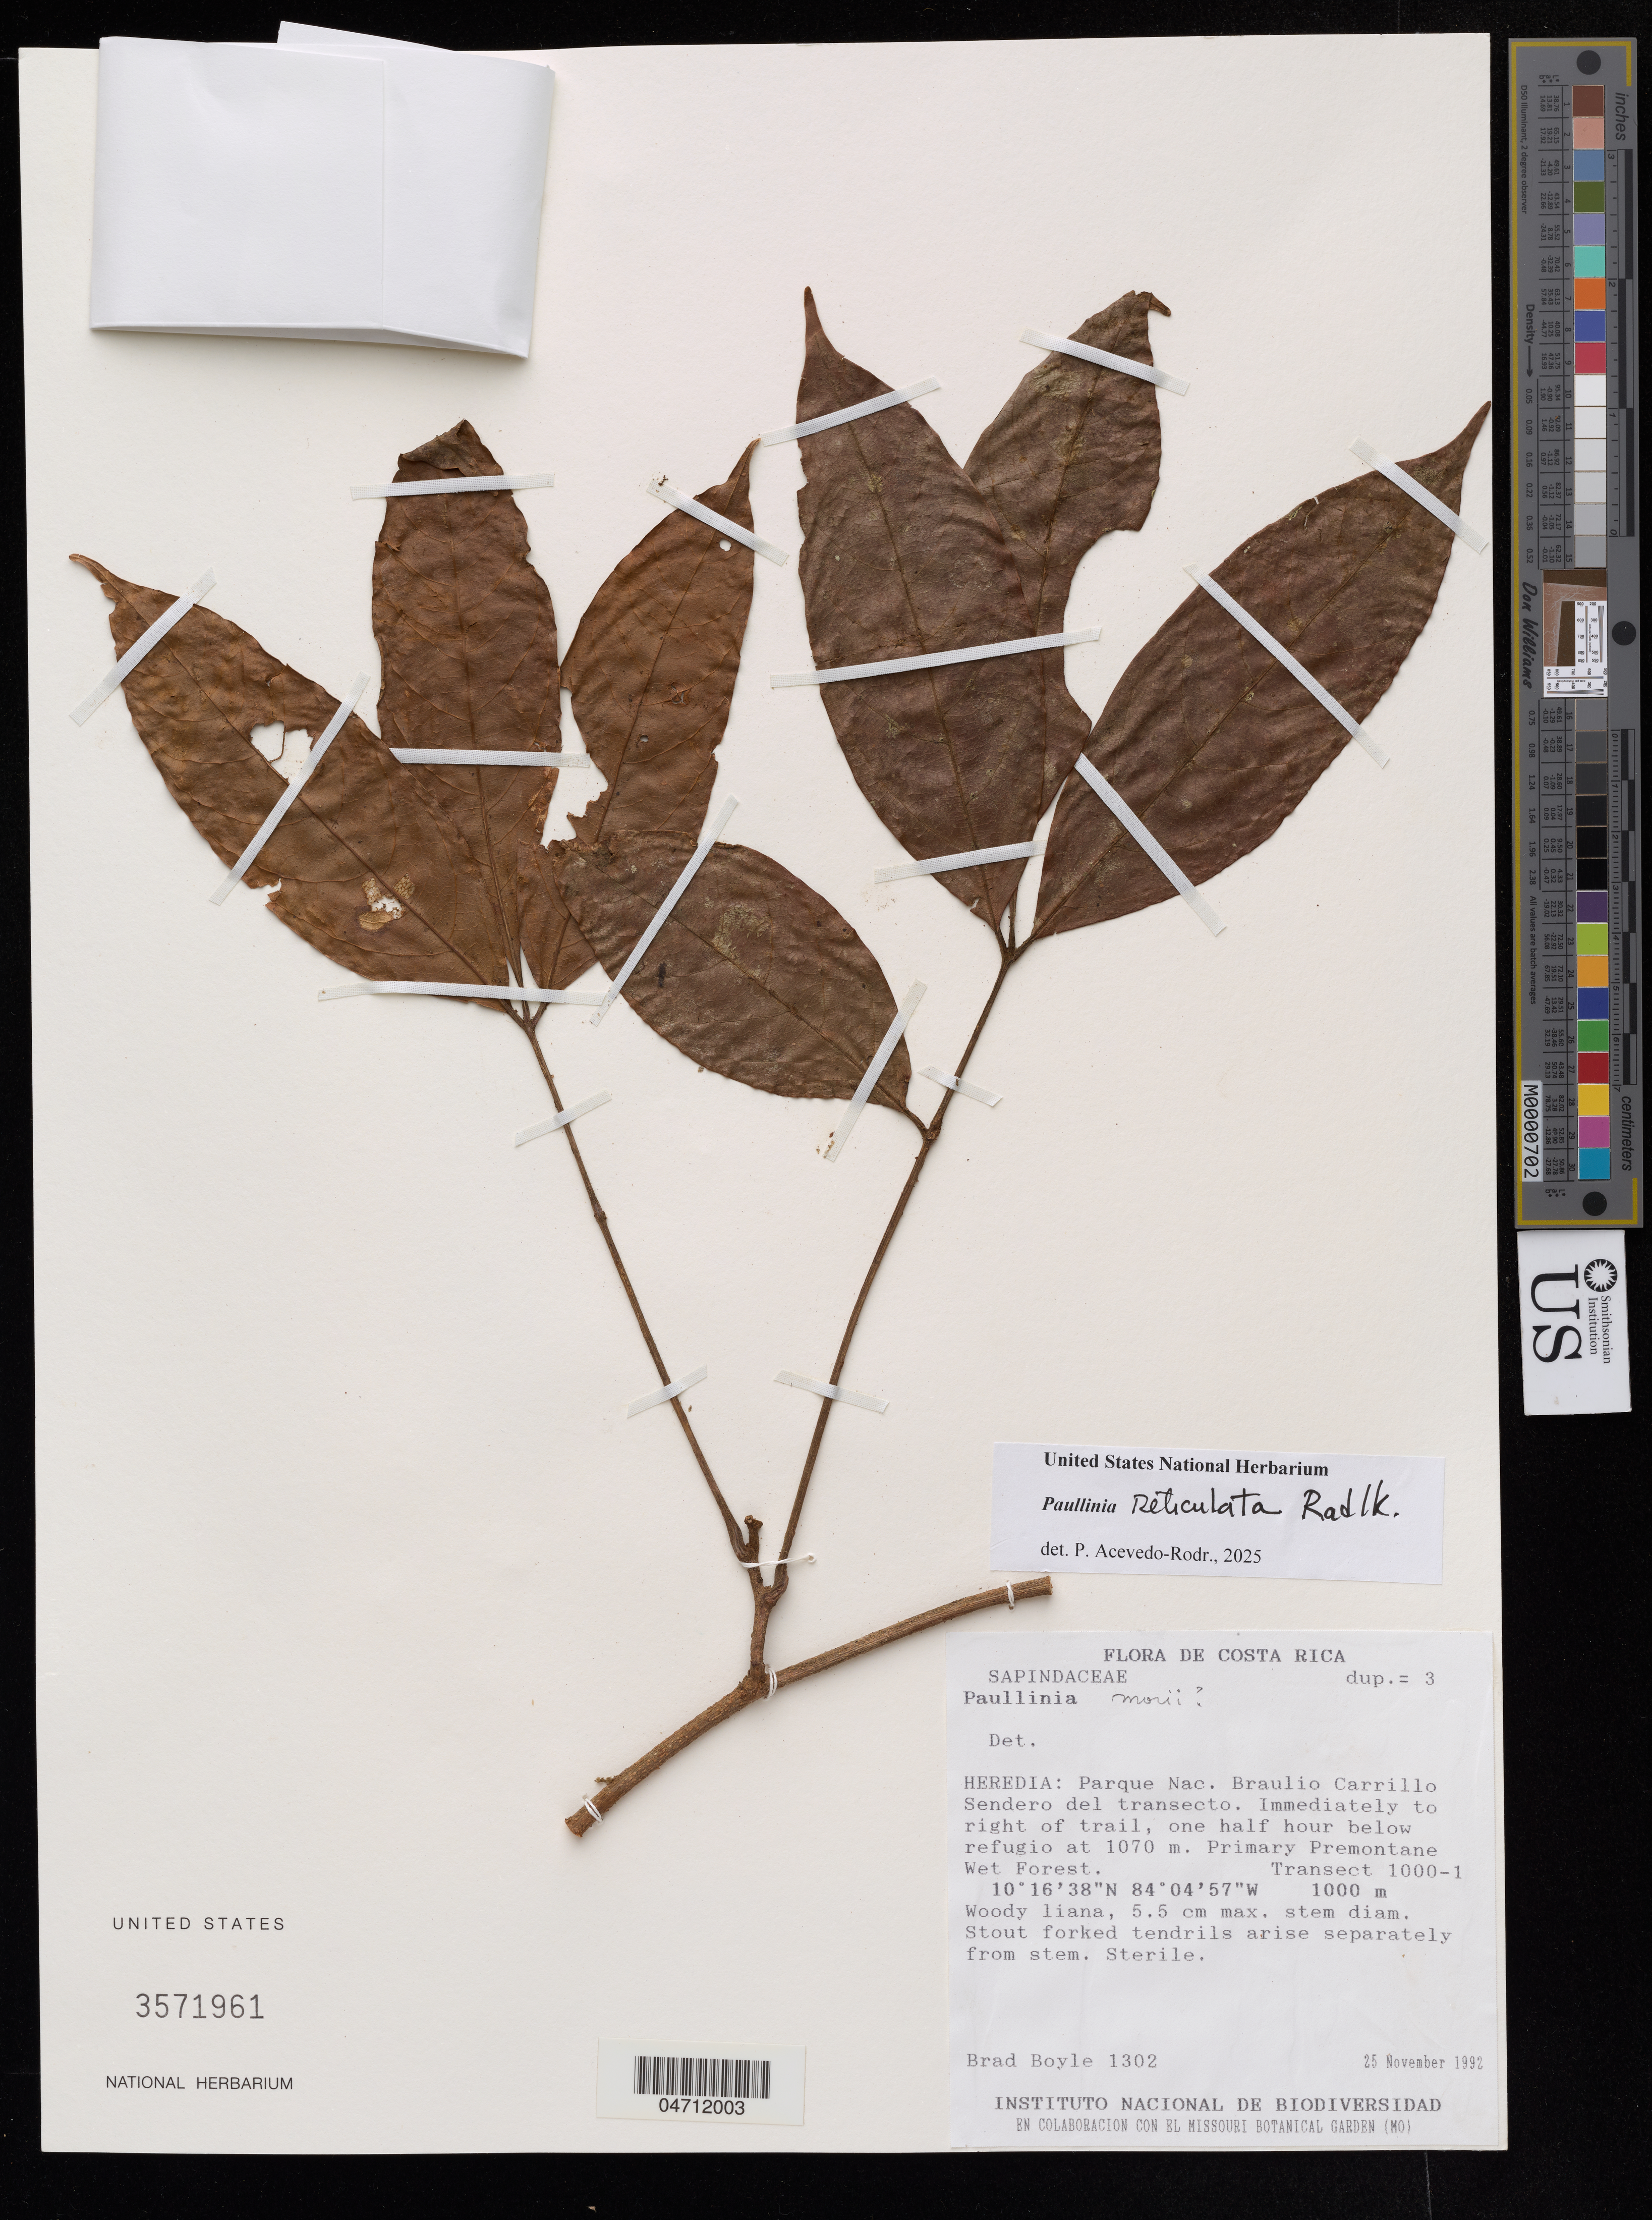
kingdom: Plantae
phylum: Tracheophyta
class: Magnoliopsida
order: Sapindales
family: Sapindaceae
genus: Paullinia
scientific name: Paullinia reticulata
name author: Radlk.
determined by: Acevedo-Rodriguez, P., (US), Smithsonian Institution - National Museum of Natural History (UNITED STATES)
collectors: B. Boyle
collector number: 1302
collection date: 1992-11-25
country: Costa Rica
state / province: Heredia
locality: Parque Nac. Braulio Carrillo. Sendero del transecto, immediately to right of trail, one half hour below refugio at 1070 m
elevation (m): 1000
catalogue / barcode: US 3571961